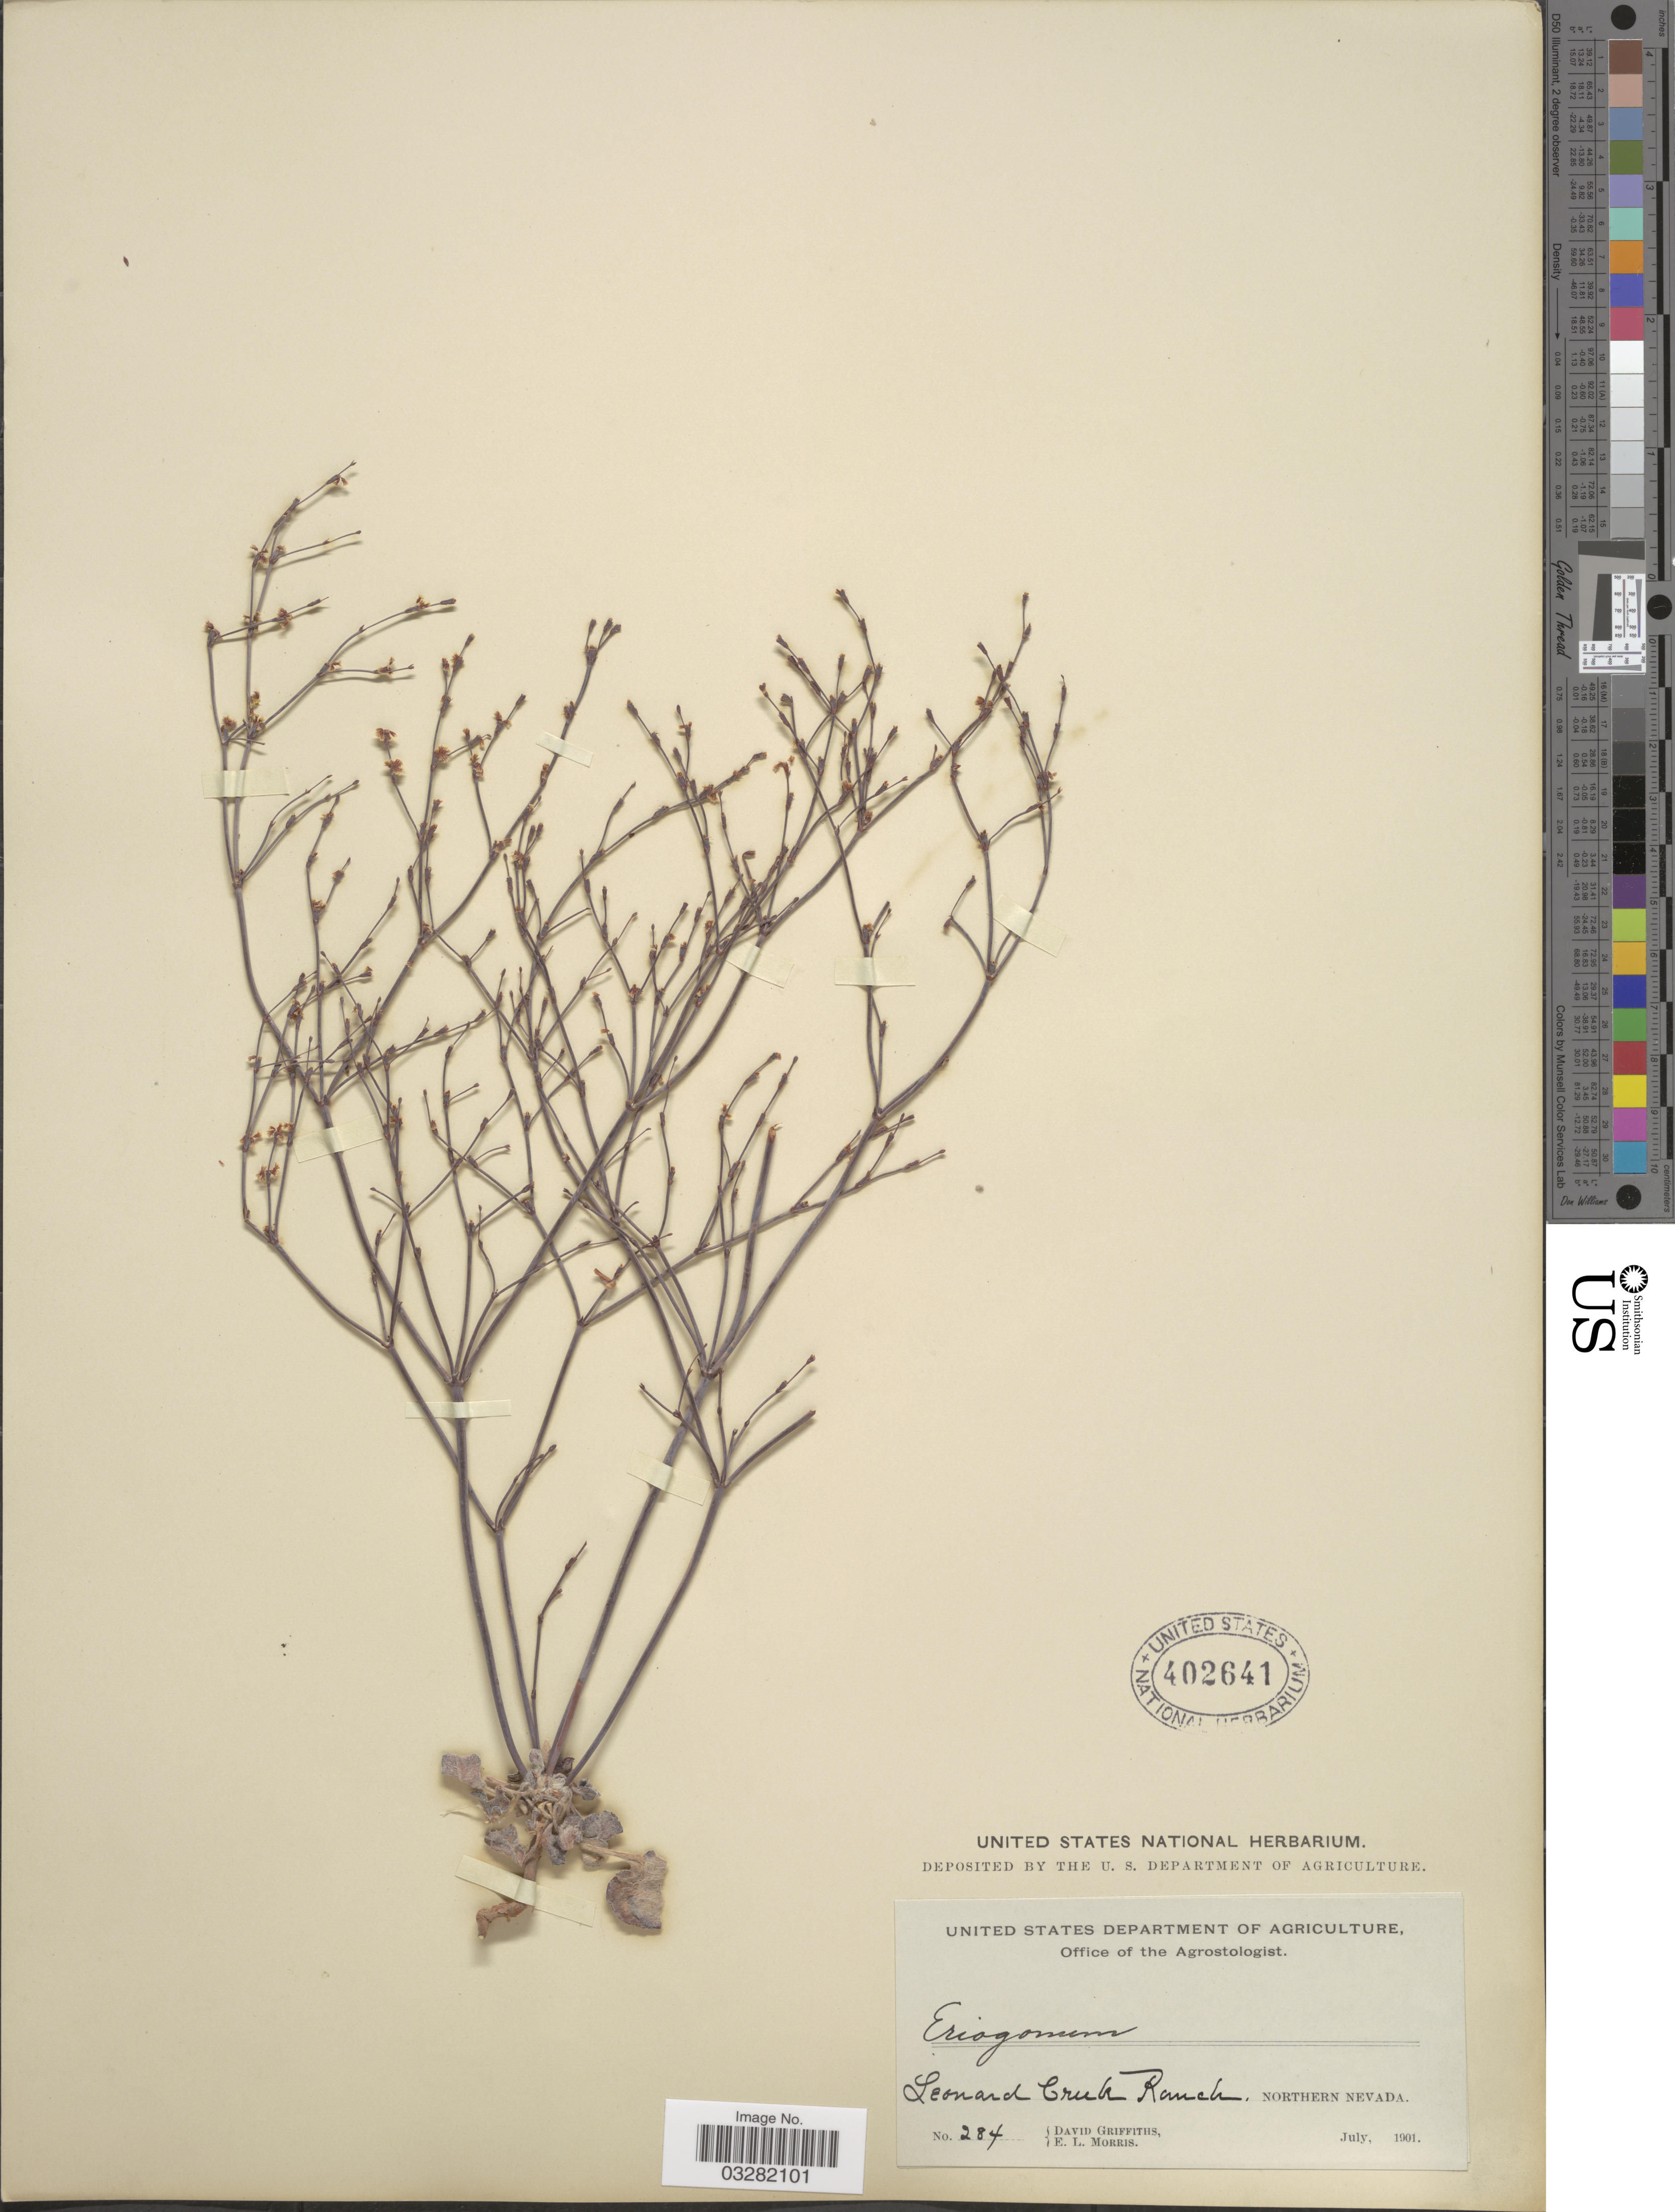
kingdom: Plantae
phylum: Tracheophyta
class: Magnoliopsida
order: Caryophyllales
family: Polygonaceae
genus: Eriogonum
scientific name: Eriogonum vimineum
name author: Douglas ex Benth.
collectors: D. Griffiths & E. Morris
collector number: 284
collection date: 1901-07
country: United States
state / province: Nevada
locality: Keibard Creek Ranch, Northern Nevada.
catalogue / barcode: US 402641